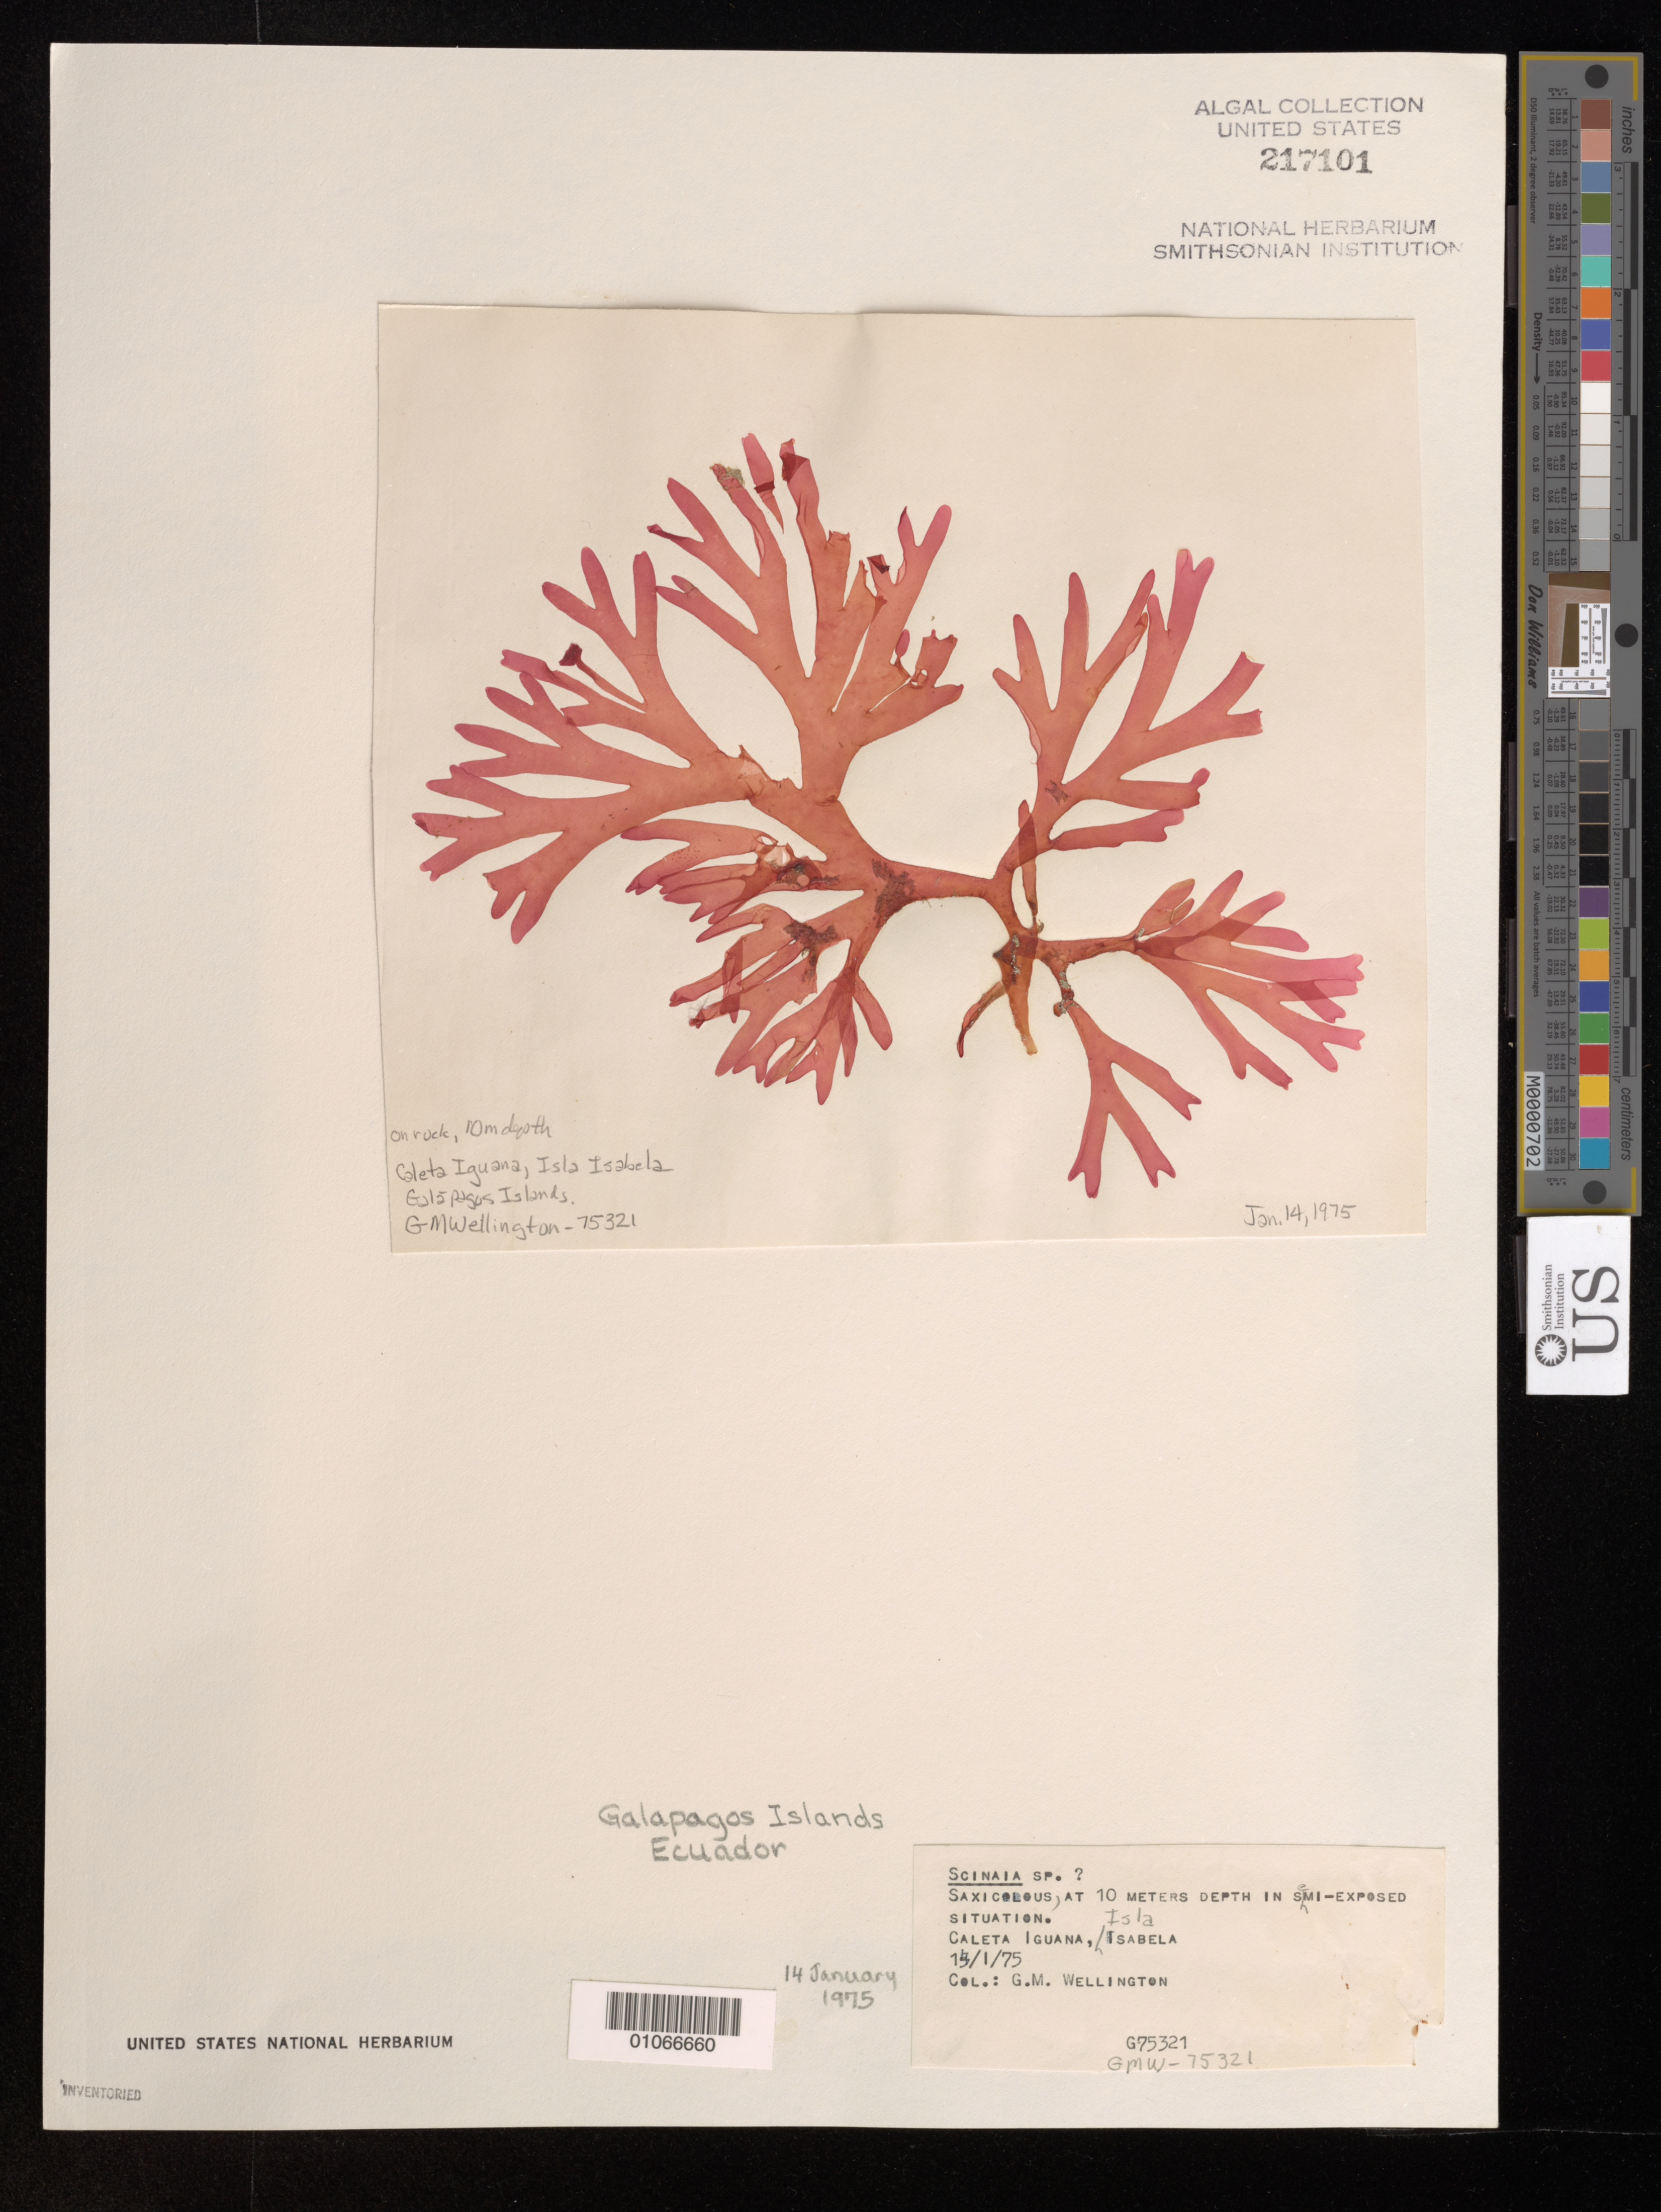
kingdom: Plantae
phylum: Rhodophyta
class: Florideophyceae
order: Nemaliales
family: Scinaiaceae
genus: Scinaia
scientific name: Scinaia sp.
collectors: G. Wellington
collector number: G75321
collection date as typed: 14 Jan 1975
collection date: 1975-01-14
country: Ecuador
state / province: Colón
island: Isabela [Albemarle]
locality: Caleta Iguana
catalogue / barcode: US 217101